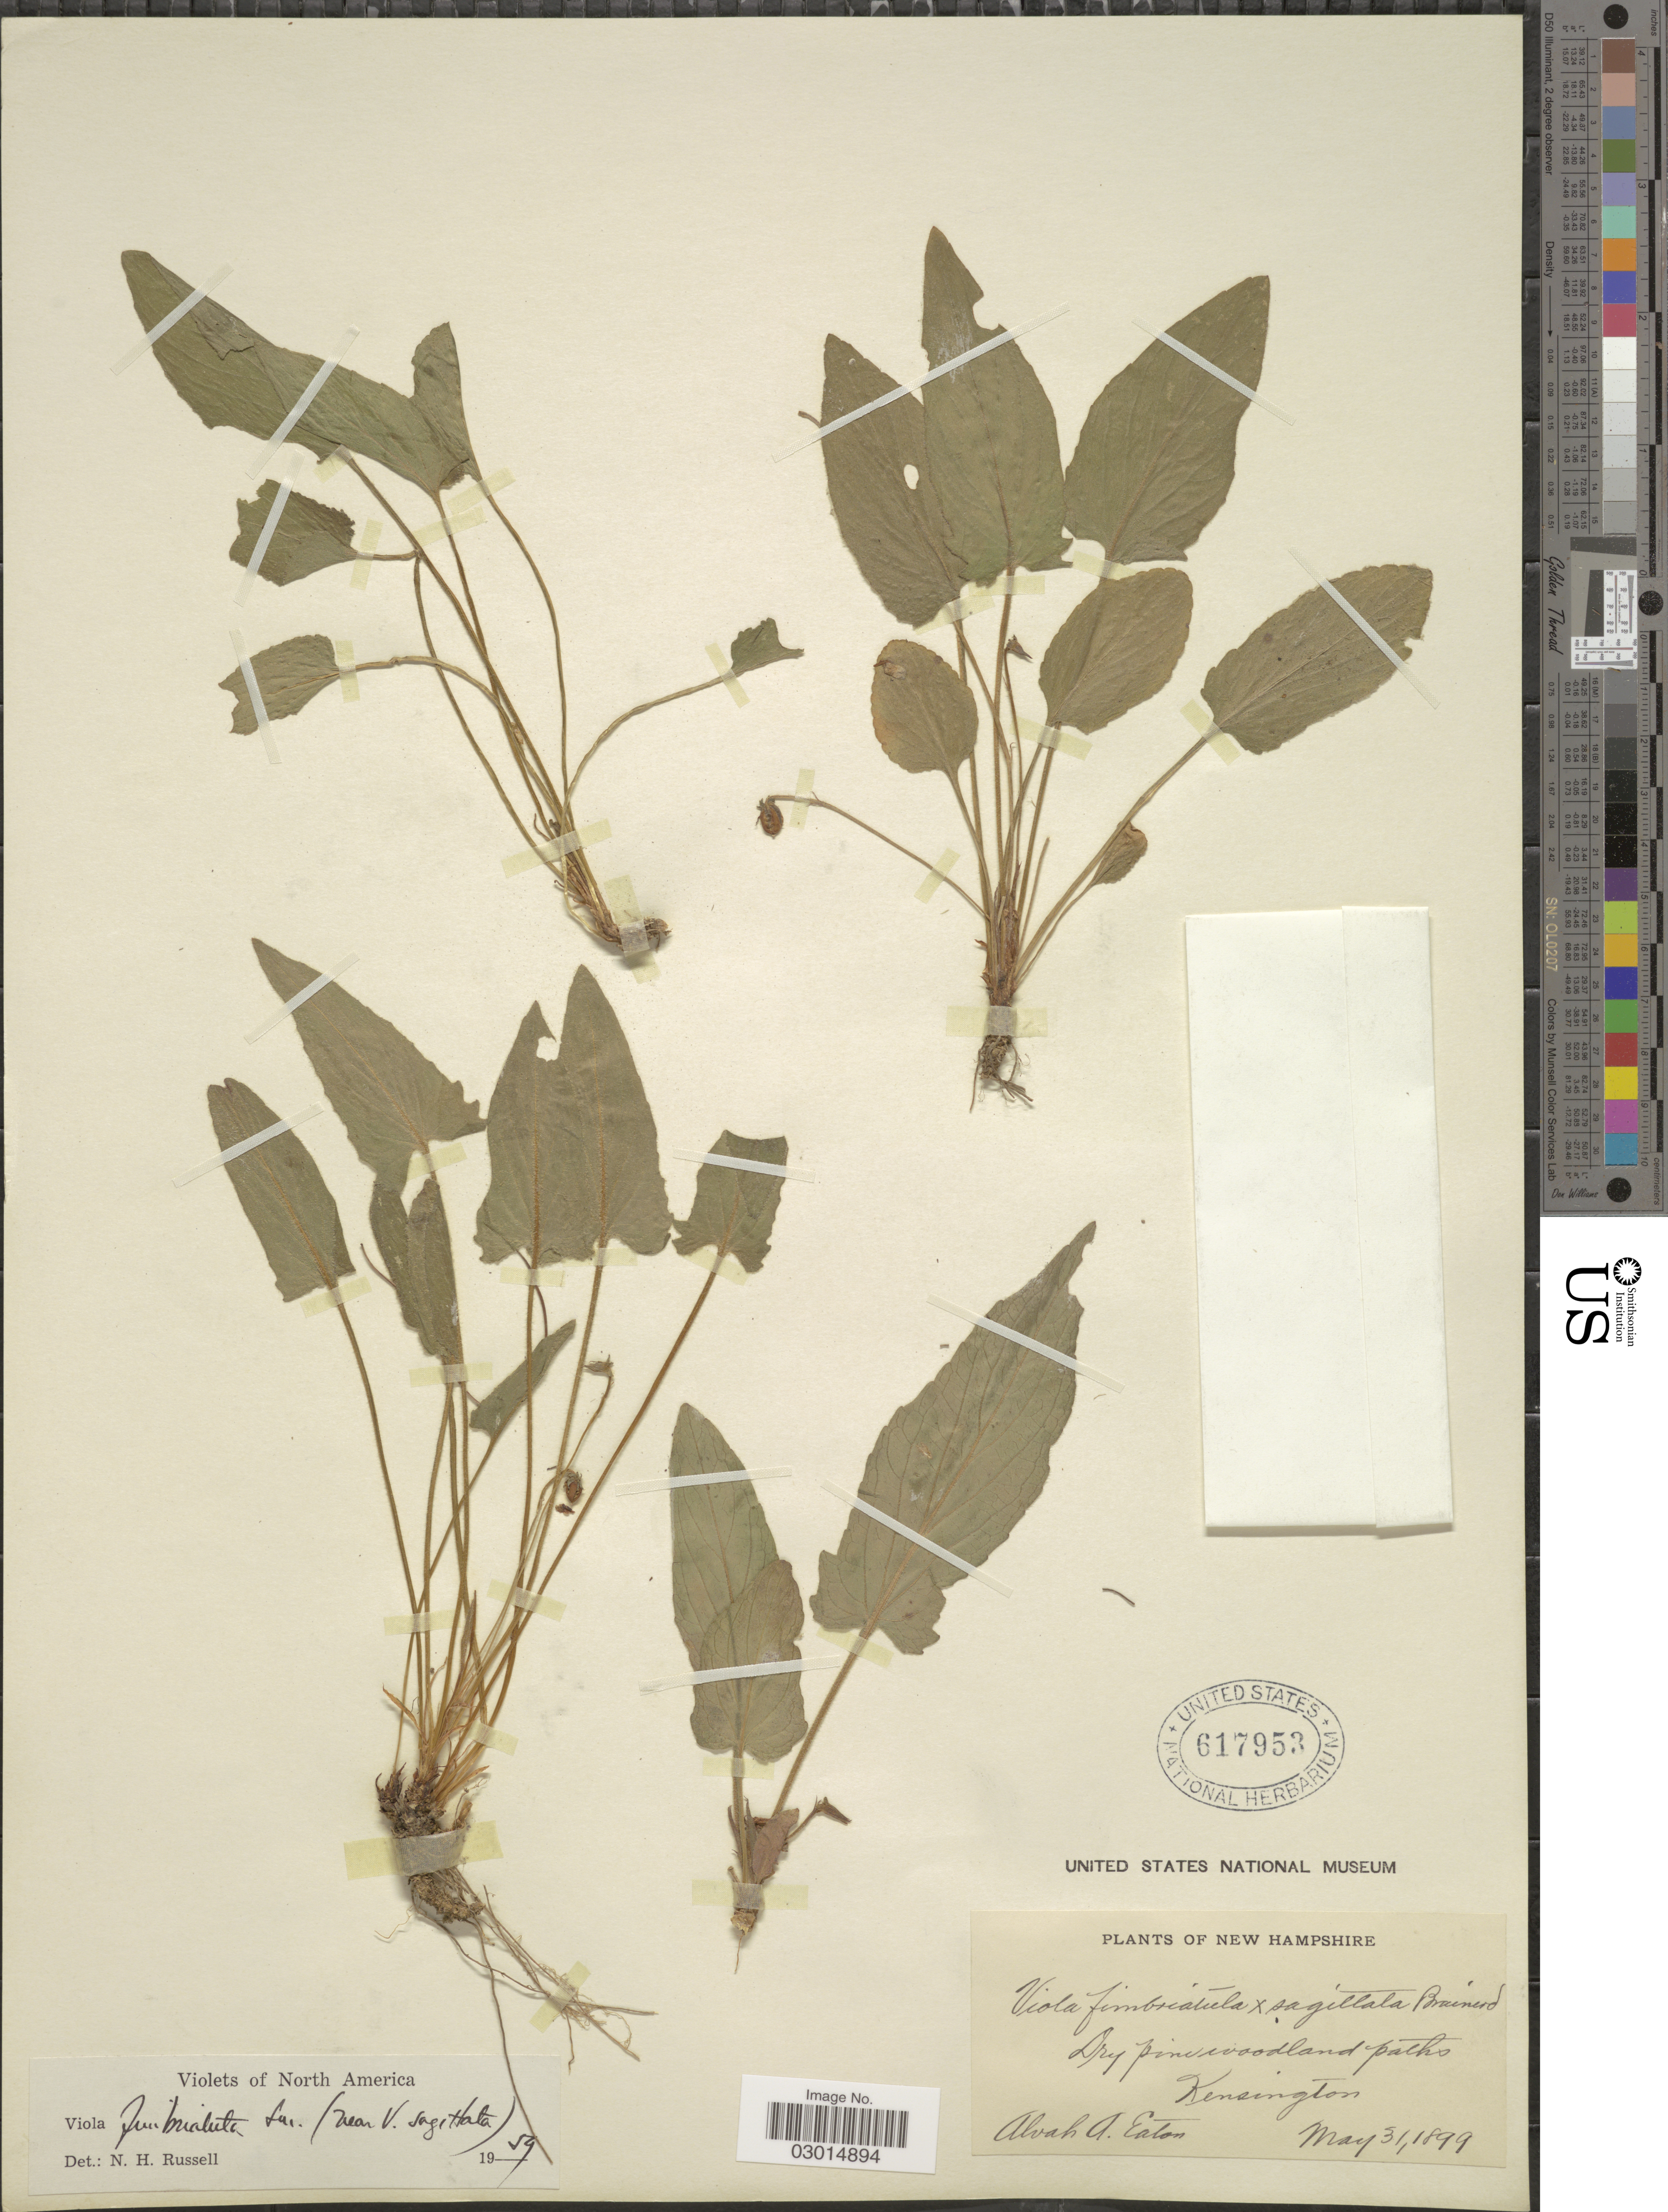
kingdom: Plantae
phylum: Tracheophyta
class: Magnoliopsida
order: Malpighiales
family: Violaceae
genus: Viola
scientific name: Viola fimbriatula x V. sagittata Aiton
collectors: A. A. Eaton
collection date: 1899-05-03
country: United States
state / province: New Hampshire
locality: Dry pine woodland paths, Kensington.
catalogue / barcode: US 617953